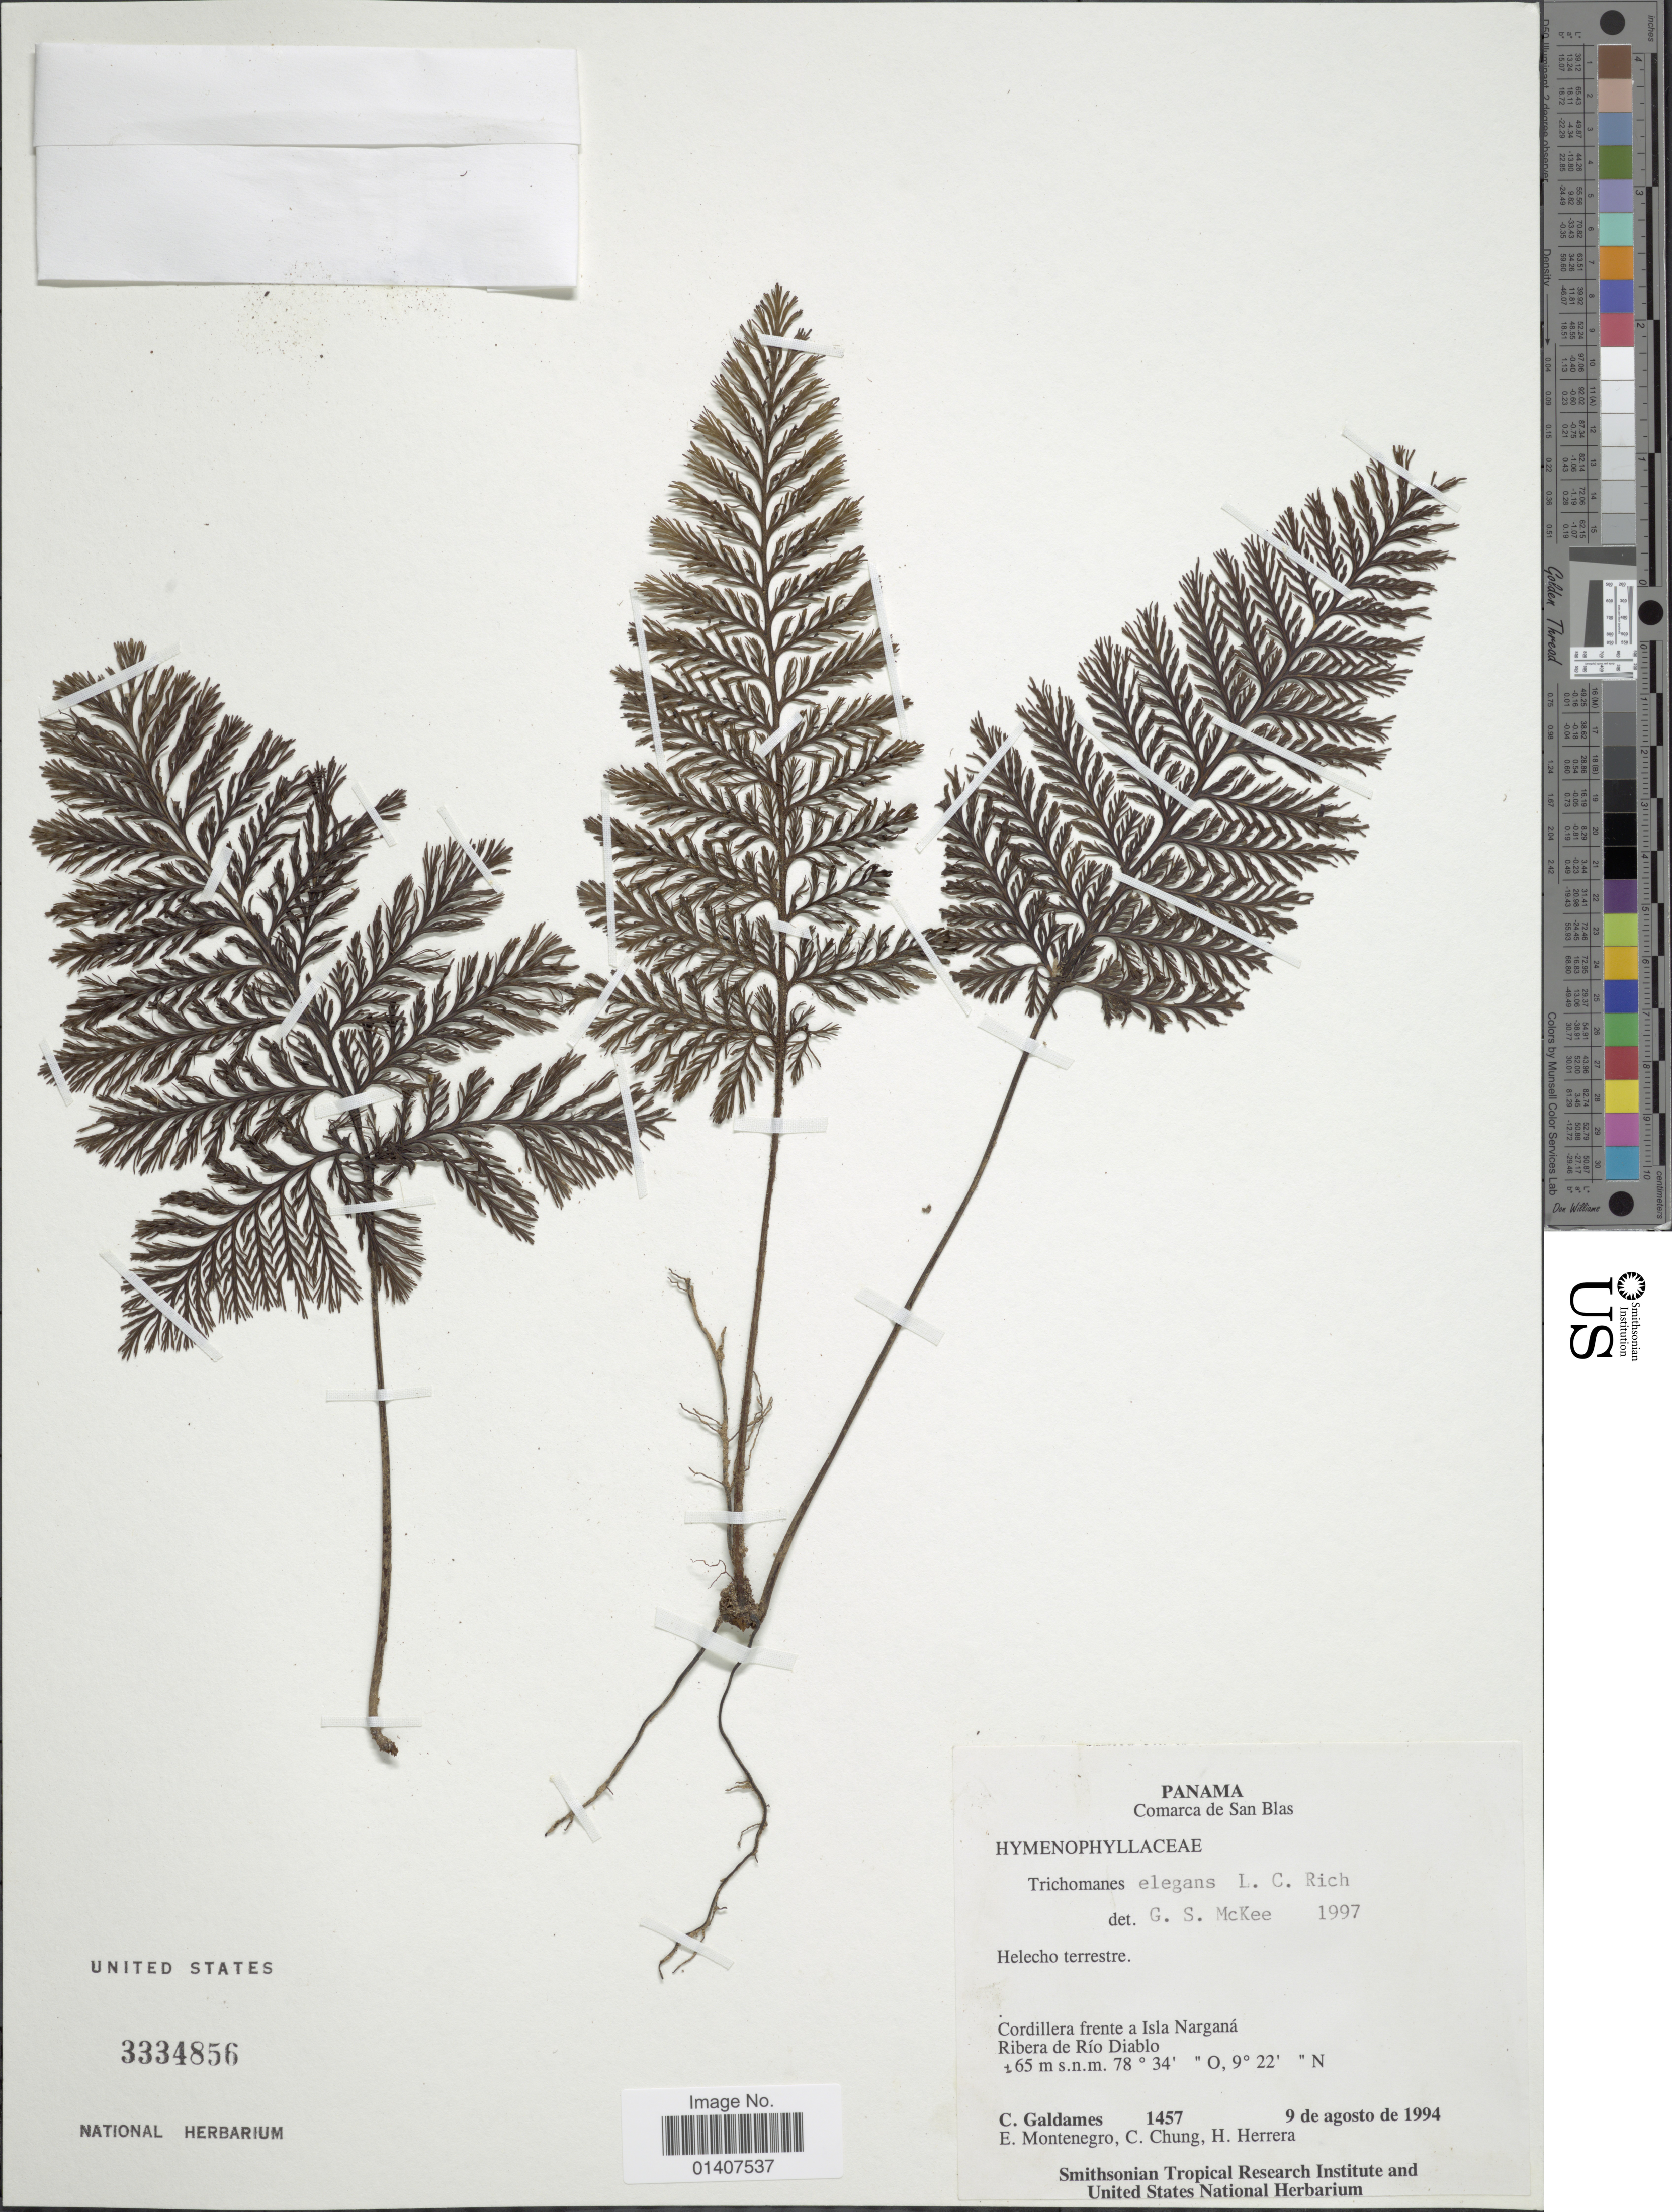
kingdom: Plantae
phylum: Tracheophyta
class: Polypodiopsida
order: Hymenophyllales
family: Hymenophyllaceae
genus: Trichomanes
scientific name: Trichomanes elegans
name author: Rich.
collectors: C. Galdames, E. Montenegro, C. Chung & H. Herrera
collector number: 1457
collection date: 1994-08-09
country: Panama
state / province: Kuna Yala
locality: Comarca de San Blas, Cordillera frente a Isla Narganá, Ribera de Rio Diablo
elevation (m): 65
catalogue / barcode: US 3334856